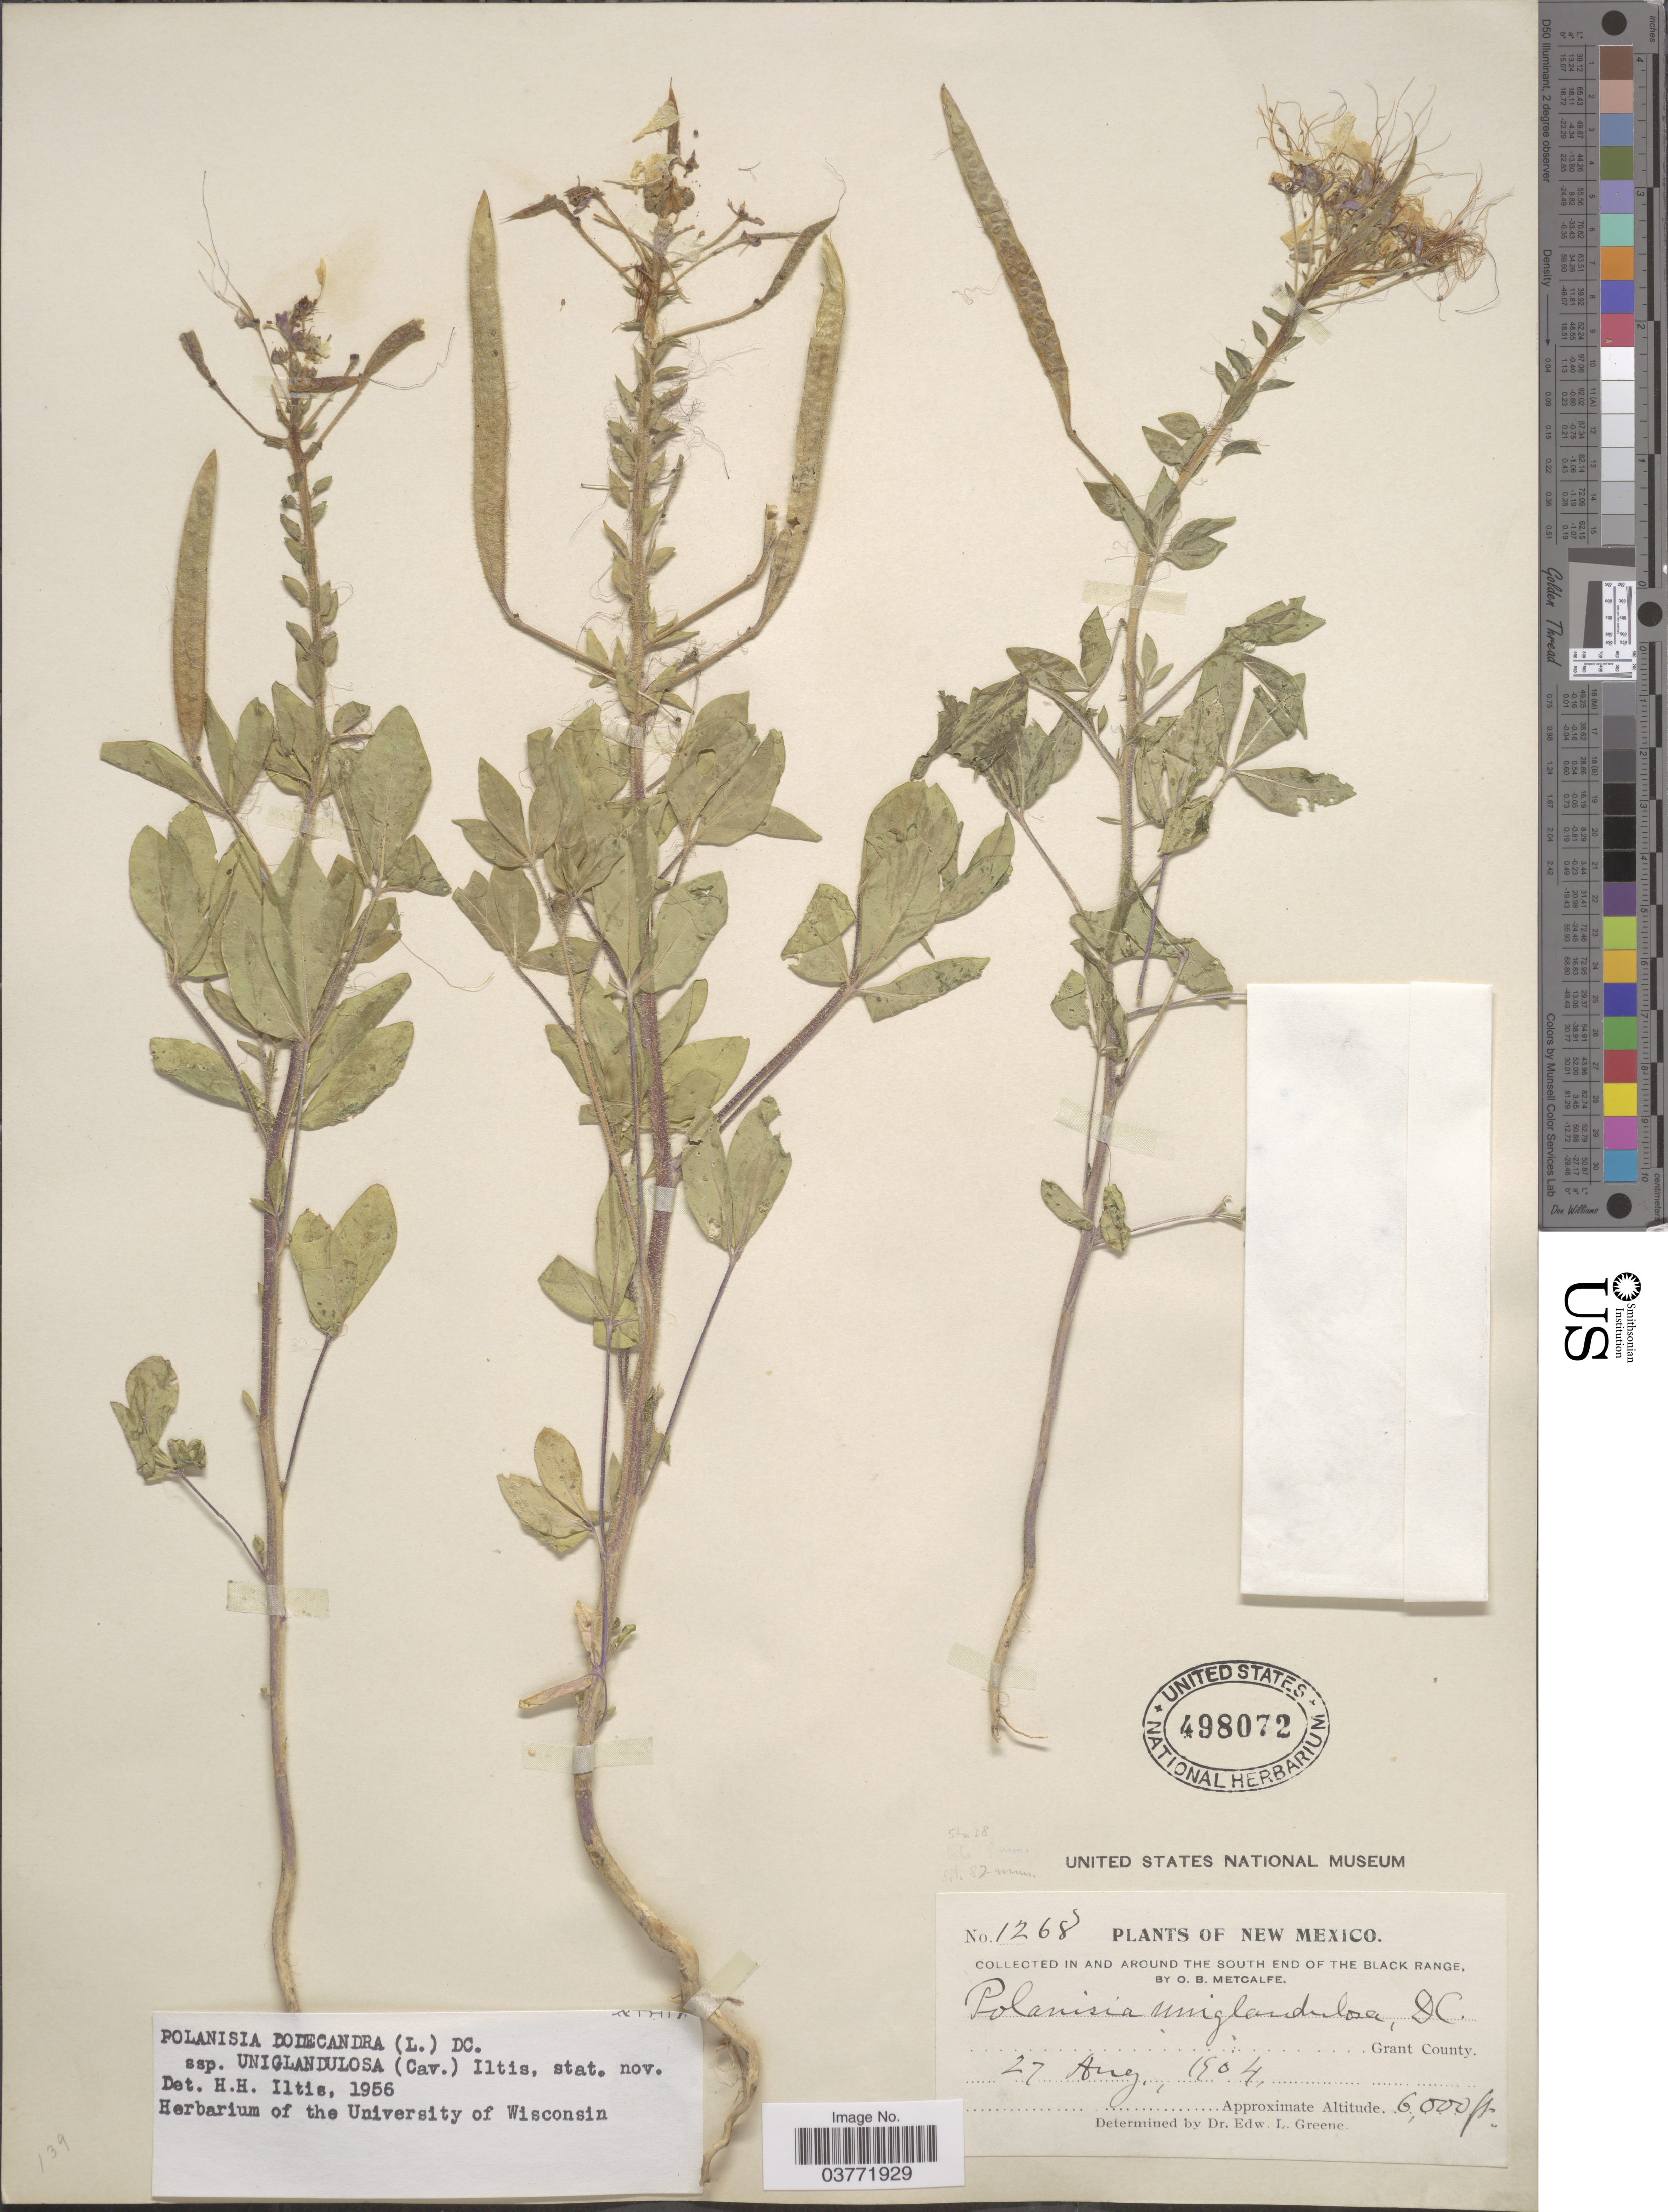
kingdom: Plantae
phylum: Tracheophyta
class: Magnoliopsida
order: Brassicales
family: Cleomaceae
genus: Polanisia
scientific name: Polanisia uniglandulosa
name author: (Cav.) DC.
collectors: O. B. Metcalfe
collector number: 1268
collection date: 1904-08-27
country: United States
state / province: New Mexico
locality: In And Around The South End Of The Black Range. Grant County.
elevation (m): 1829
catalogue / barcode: US 498072